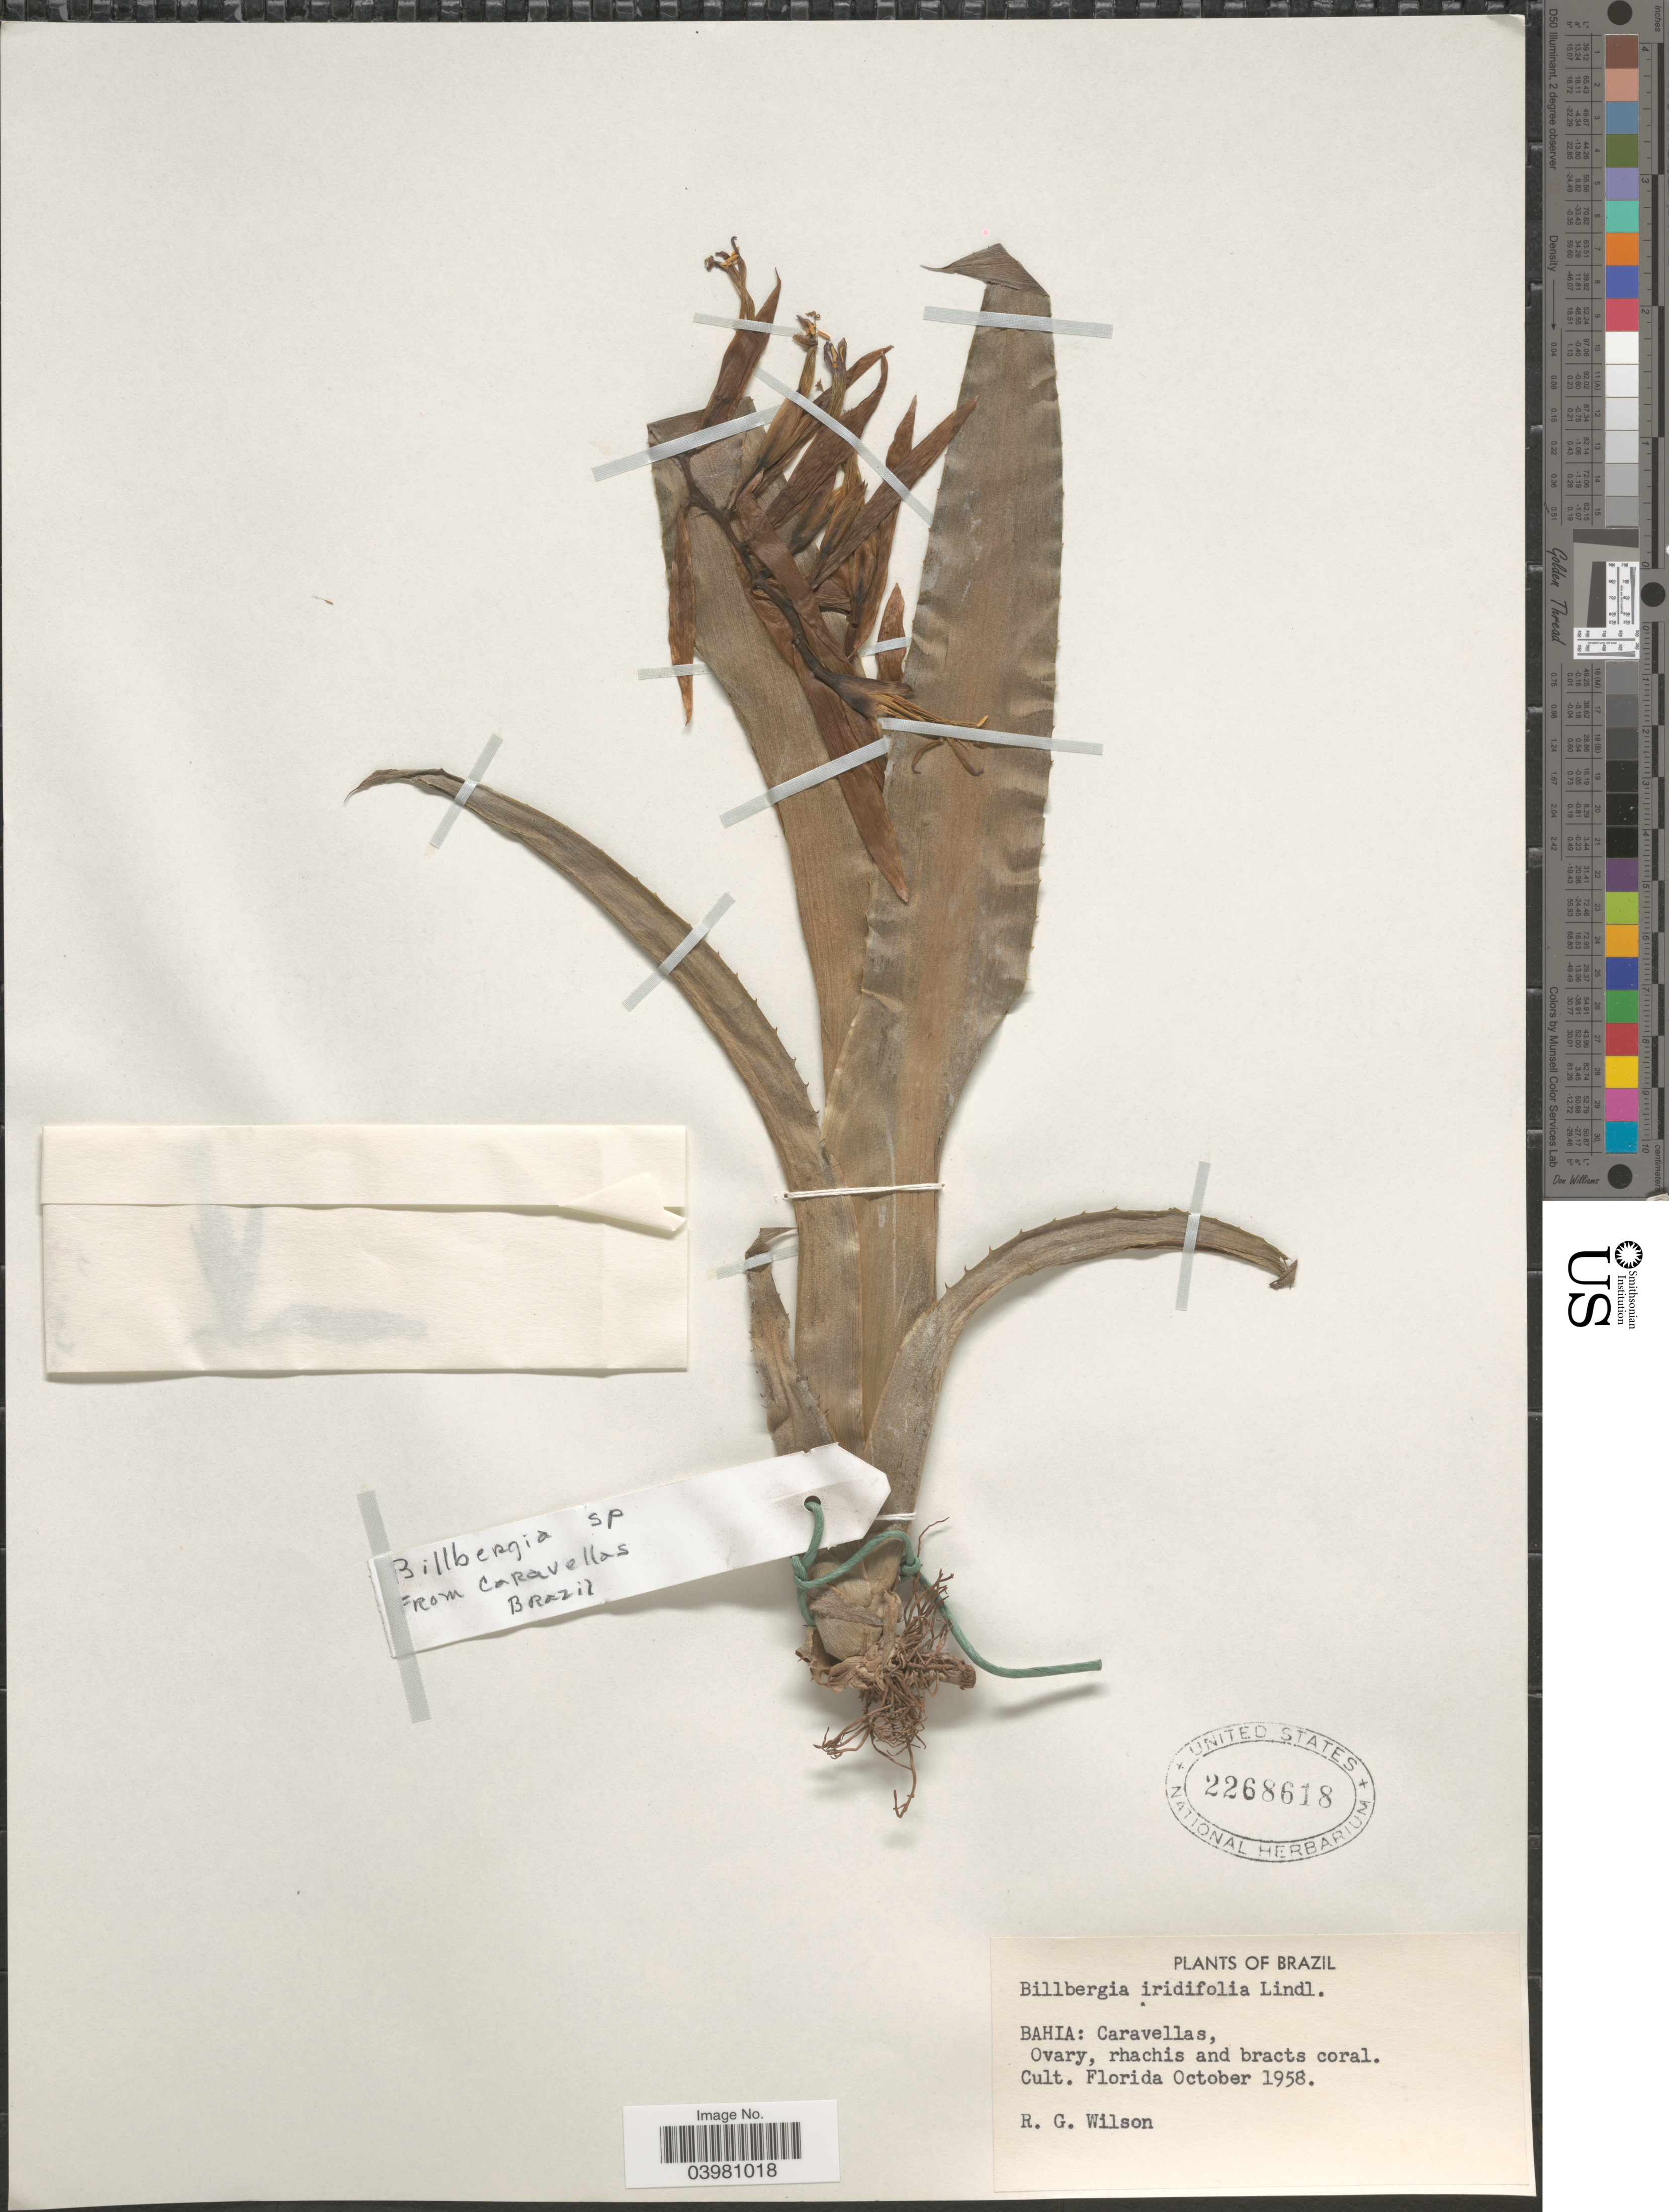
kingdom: Plantae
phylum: Tracheophyta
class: Liliopsida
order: Poales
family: Bromeliaceae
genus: Billbergia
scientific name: Billbergia iridifolia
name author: (Nees & Mart.) Lindl.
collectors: R. G. Wilson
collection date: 1958-10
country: United States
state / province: Florida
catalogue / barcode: US 2268618